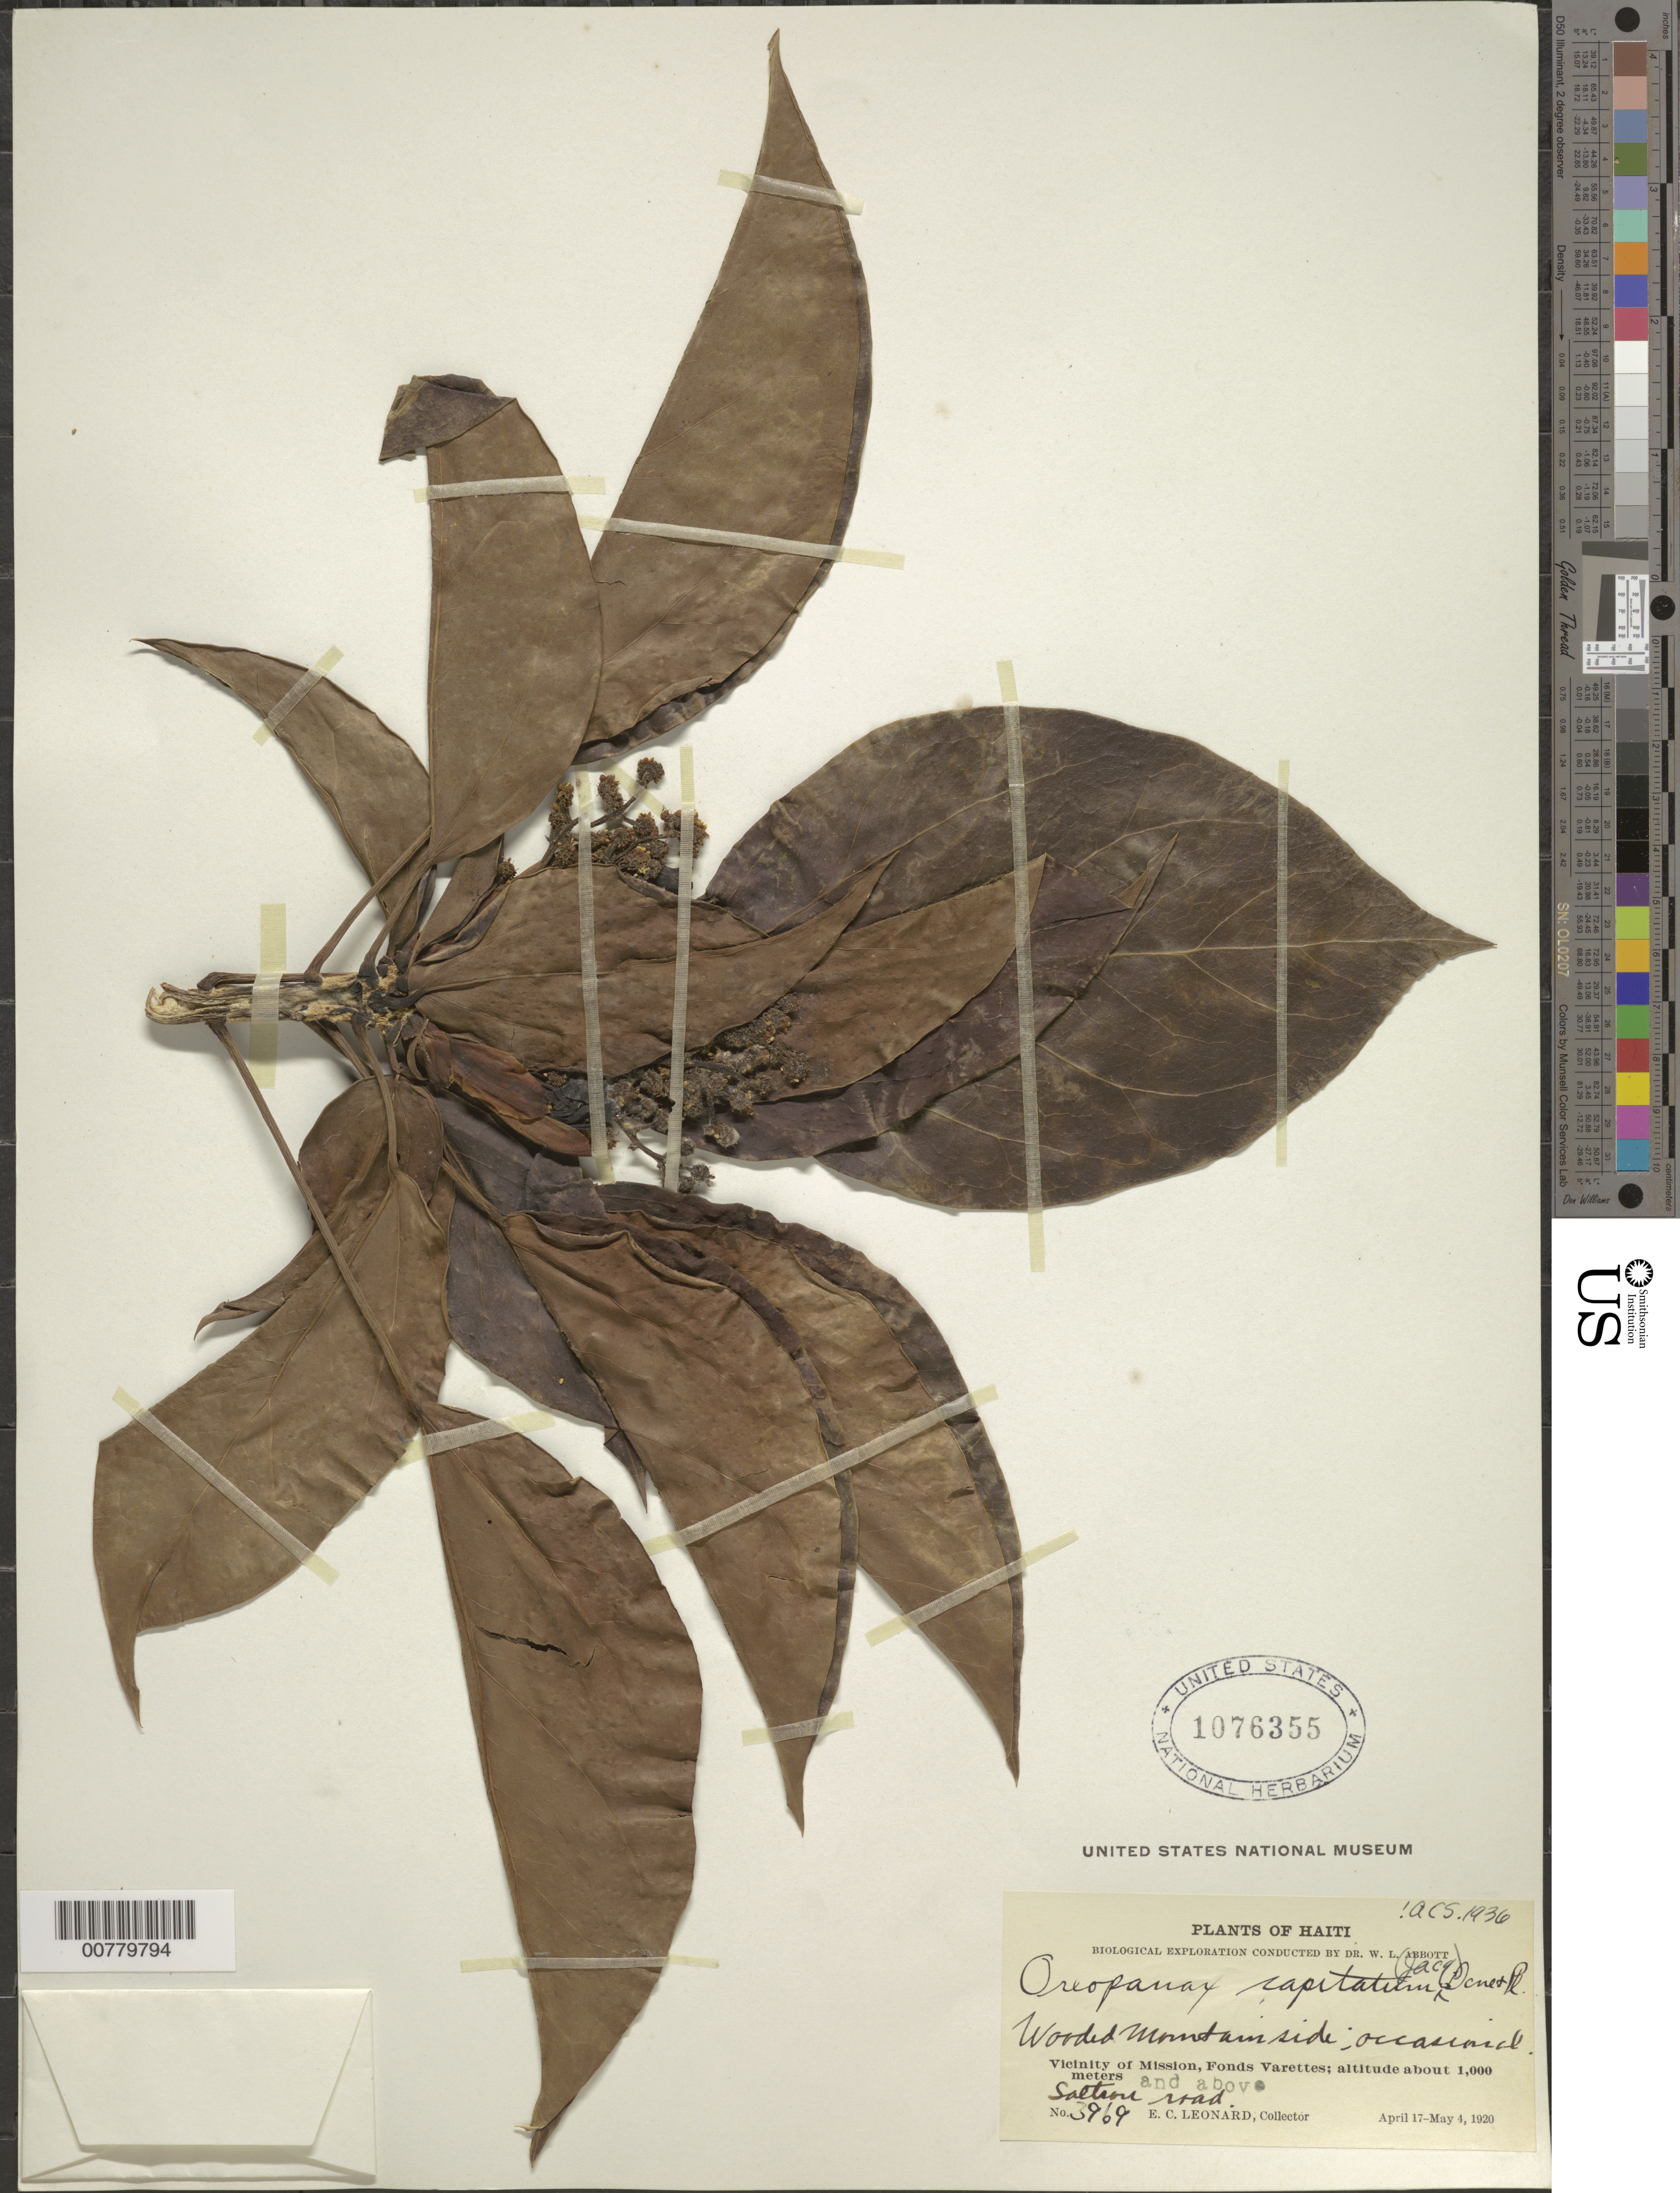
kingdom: Plantae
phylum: Tracheophyta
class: Magnoliopsida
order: Apiales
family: Araliaceae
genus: Oreopanax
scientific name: Oreopanax capitatus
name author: (Jacq.) Decne. & Planch.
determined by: Smith, A. C.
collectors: E. C. Leonard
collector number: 3969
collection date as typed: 17 Apr 1920 04 May 1920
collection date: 1920-04-17/1920-05-04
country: Haiti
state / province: Ouest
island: Hispaniola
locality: Fonds Varettes, vicinity of Mission, Saltrou road.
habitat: Wooded mountain side.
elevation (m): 1000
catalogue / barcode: US 1076355